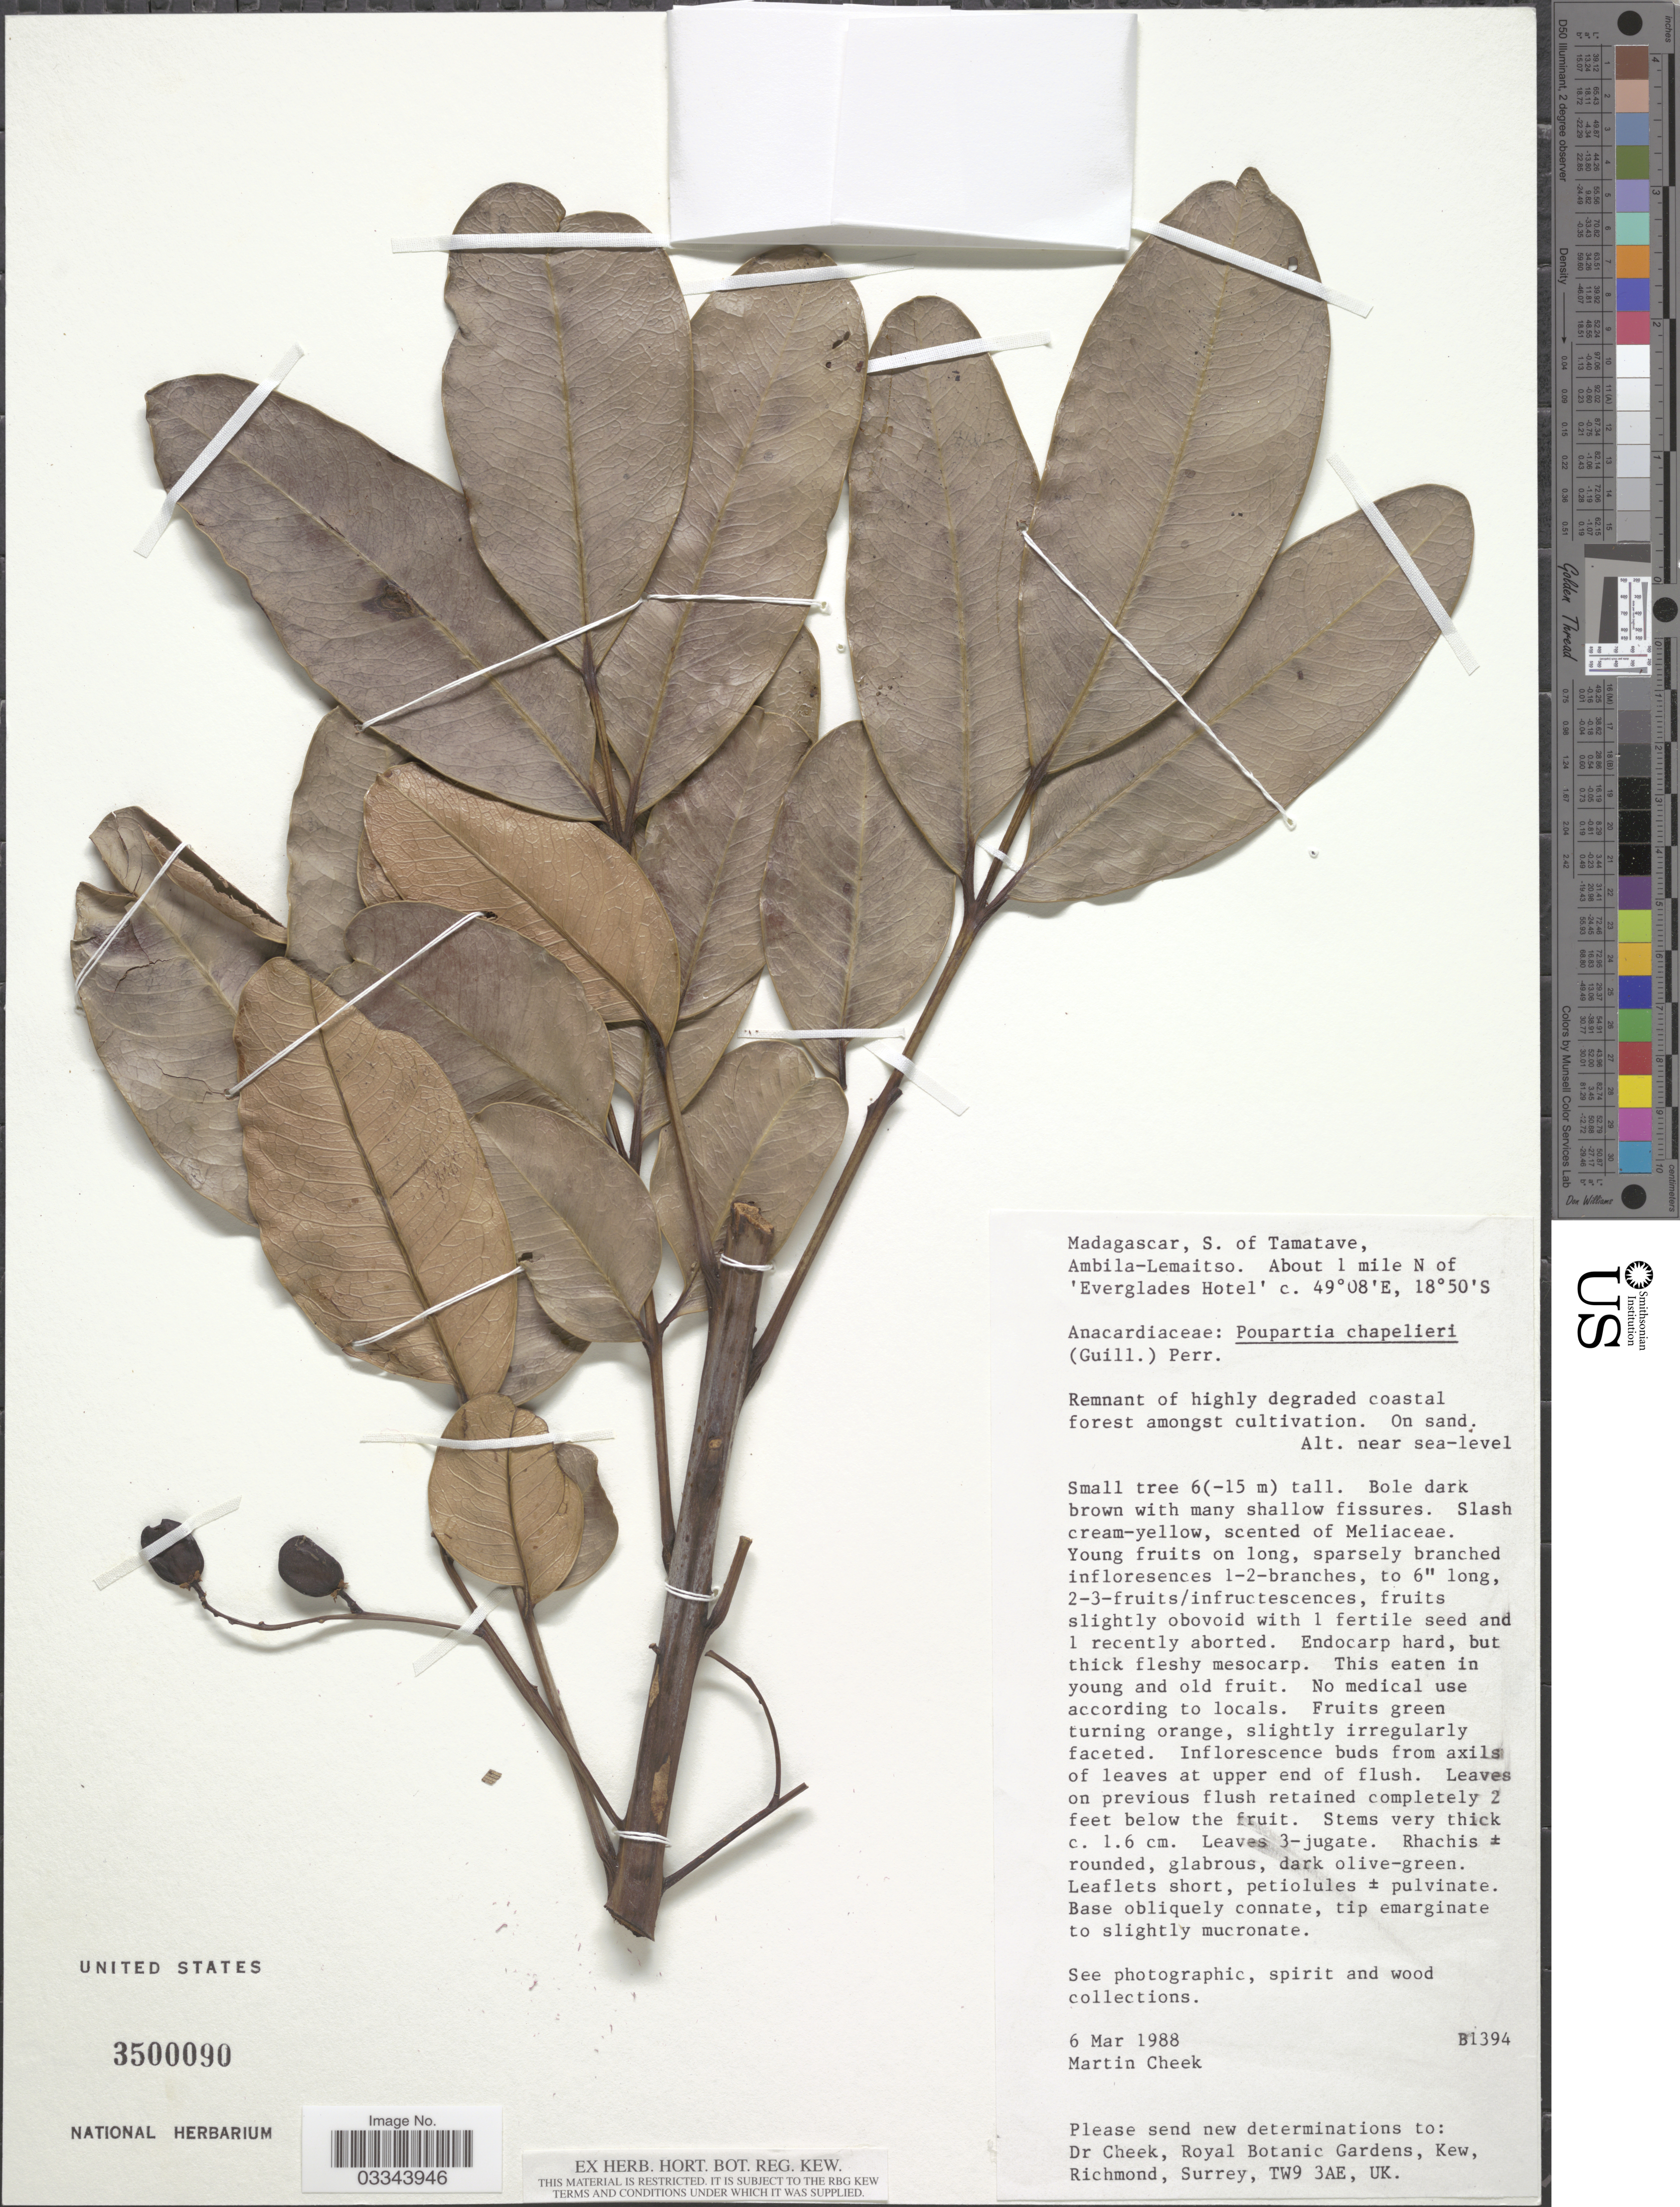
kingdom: Plantae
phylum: Tracheophyta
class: Magnoliopsida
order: Sapindales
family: Anacardiaceae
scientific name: Tsiramiramia chapelieri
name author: (Guillaumin) J. D. Mitch. et al.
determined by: Mitchell, J. D.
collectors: M. Cheek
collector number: B1394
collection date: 1988-03-06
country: Madagascar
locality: S. of Tamatave, Ambila-Lemaitso. About 1 mile N of 'Everglades Hotel'.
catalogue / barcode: US 3500090